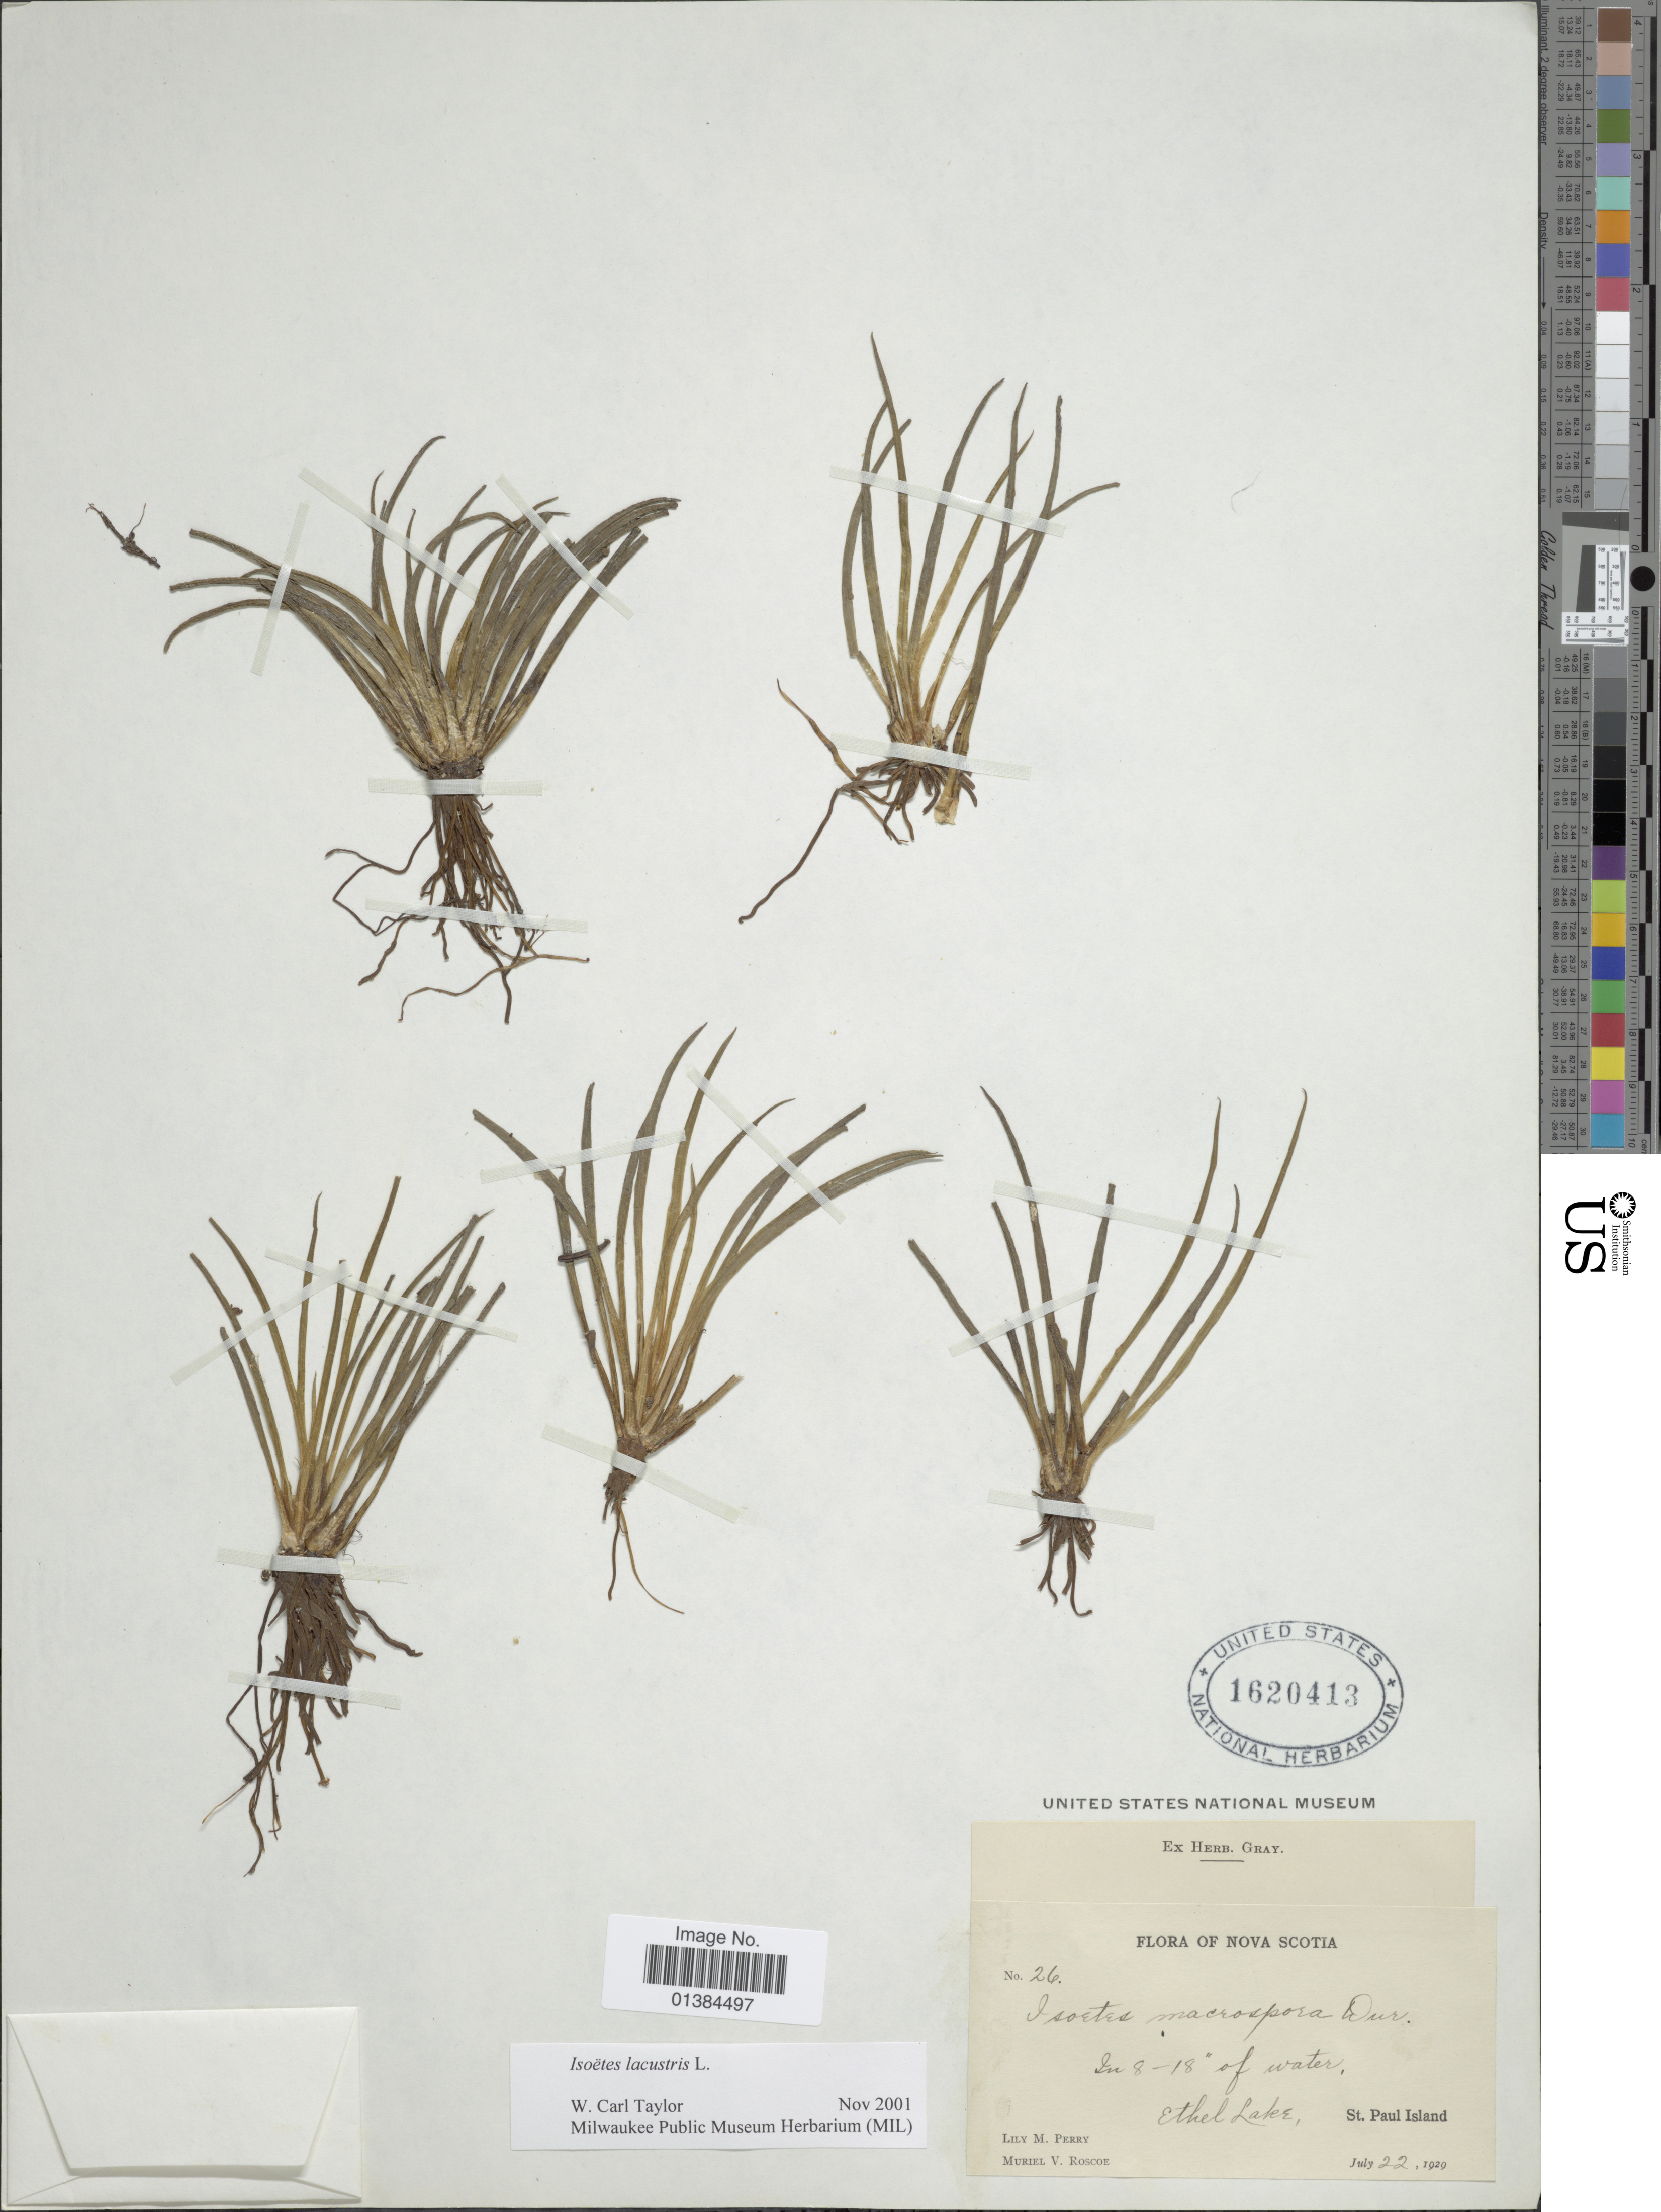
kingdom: Plantae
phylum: Tracheophyta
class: Lycopodiopsida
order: Isoetales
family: Isoetaceae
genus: Isoetes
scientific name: Isoetes lacustris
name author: L.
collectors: L. M. Perry & M. Roscoe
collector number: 26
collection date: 1929-07-22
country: Canada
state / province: Nova Scotia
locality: Ethel Lake, St. Paul Island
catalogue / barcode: US 1620413